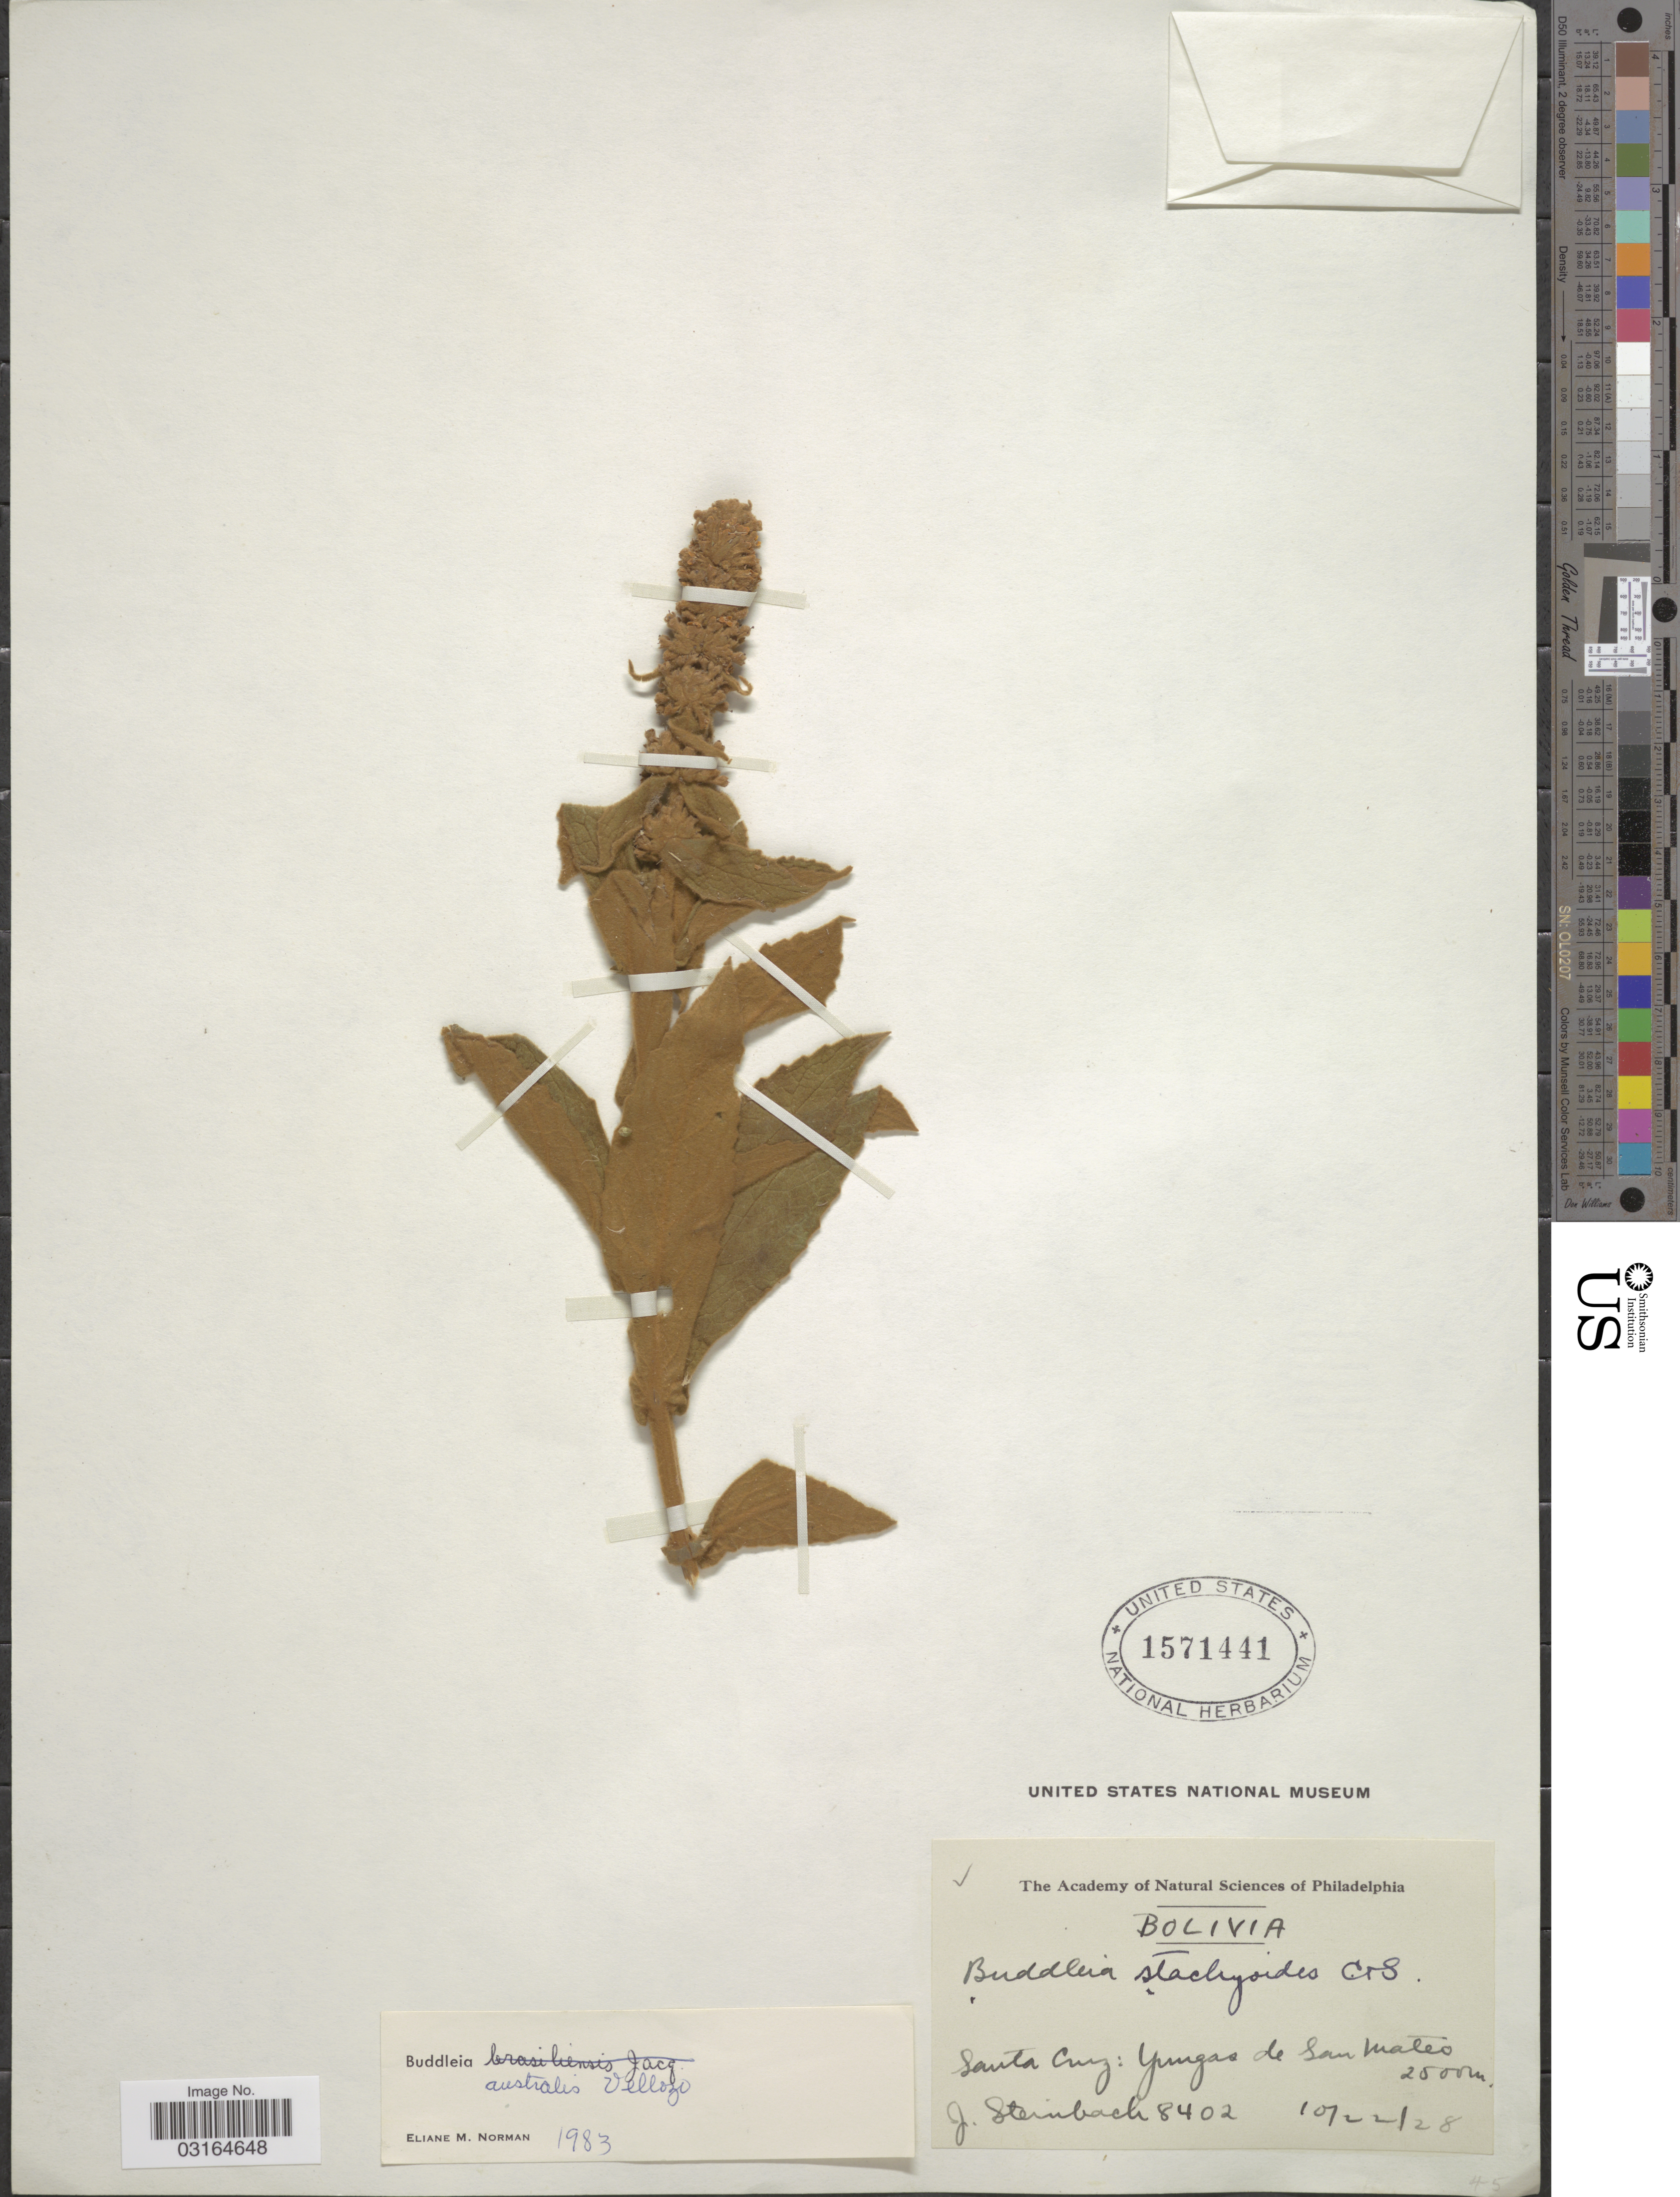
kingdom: Plantae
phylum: Tracheophyta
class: Magnoliopsida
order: Lamiales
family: Scrophulariaceae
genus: Buddleja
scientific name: Buddleja stachyoides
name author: Cham. & Schltdl.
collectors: J. Steinbach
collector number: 8402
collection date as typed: Transcribed d/m/y: 22/10/28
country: Bolivia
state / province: Santa Cruz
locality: Yungas de San Mateo.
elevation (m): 2500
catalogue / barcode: US 1571441